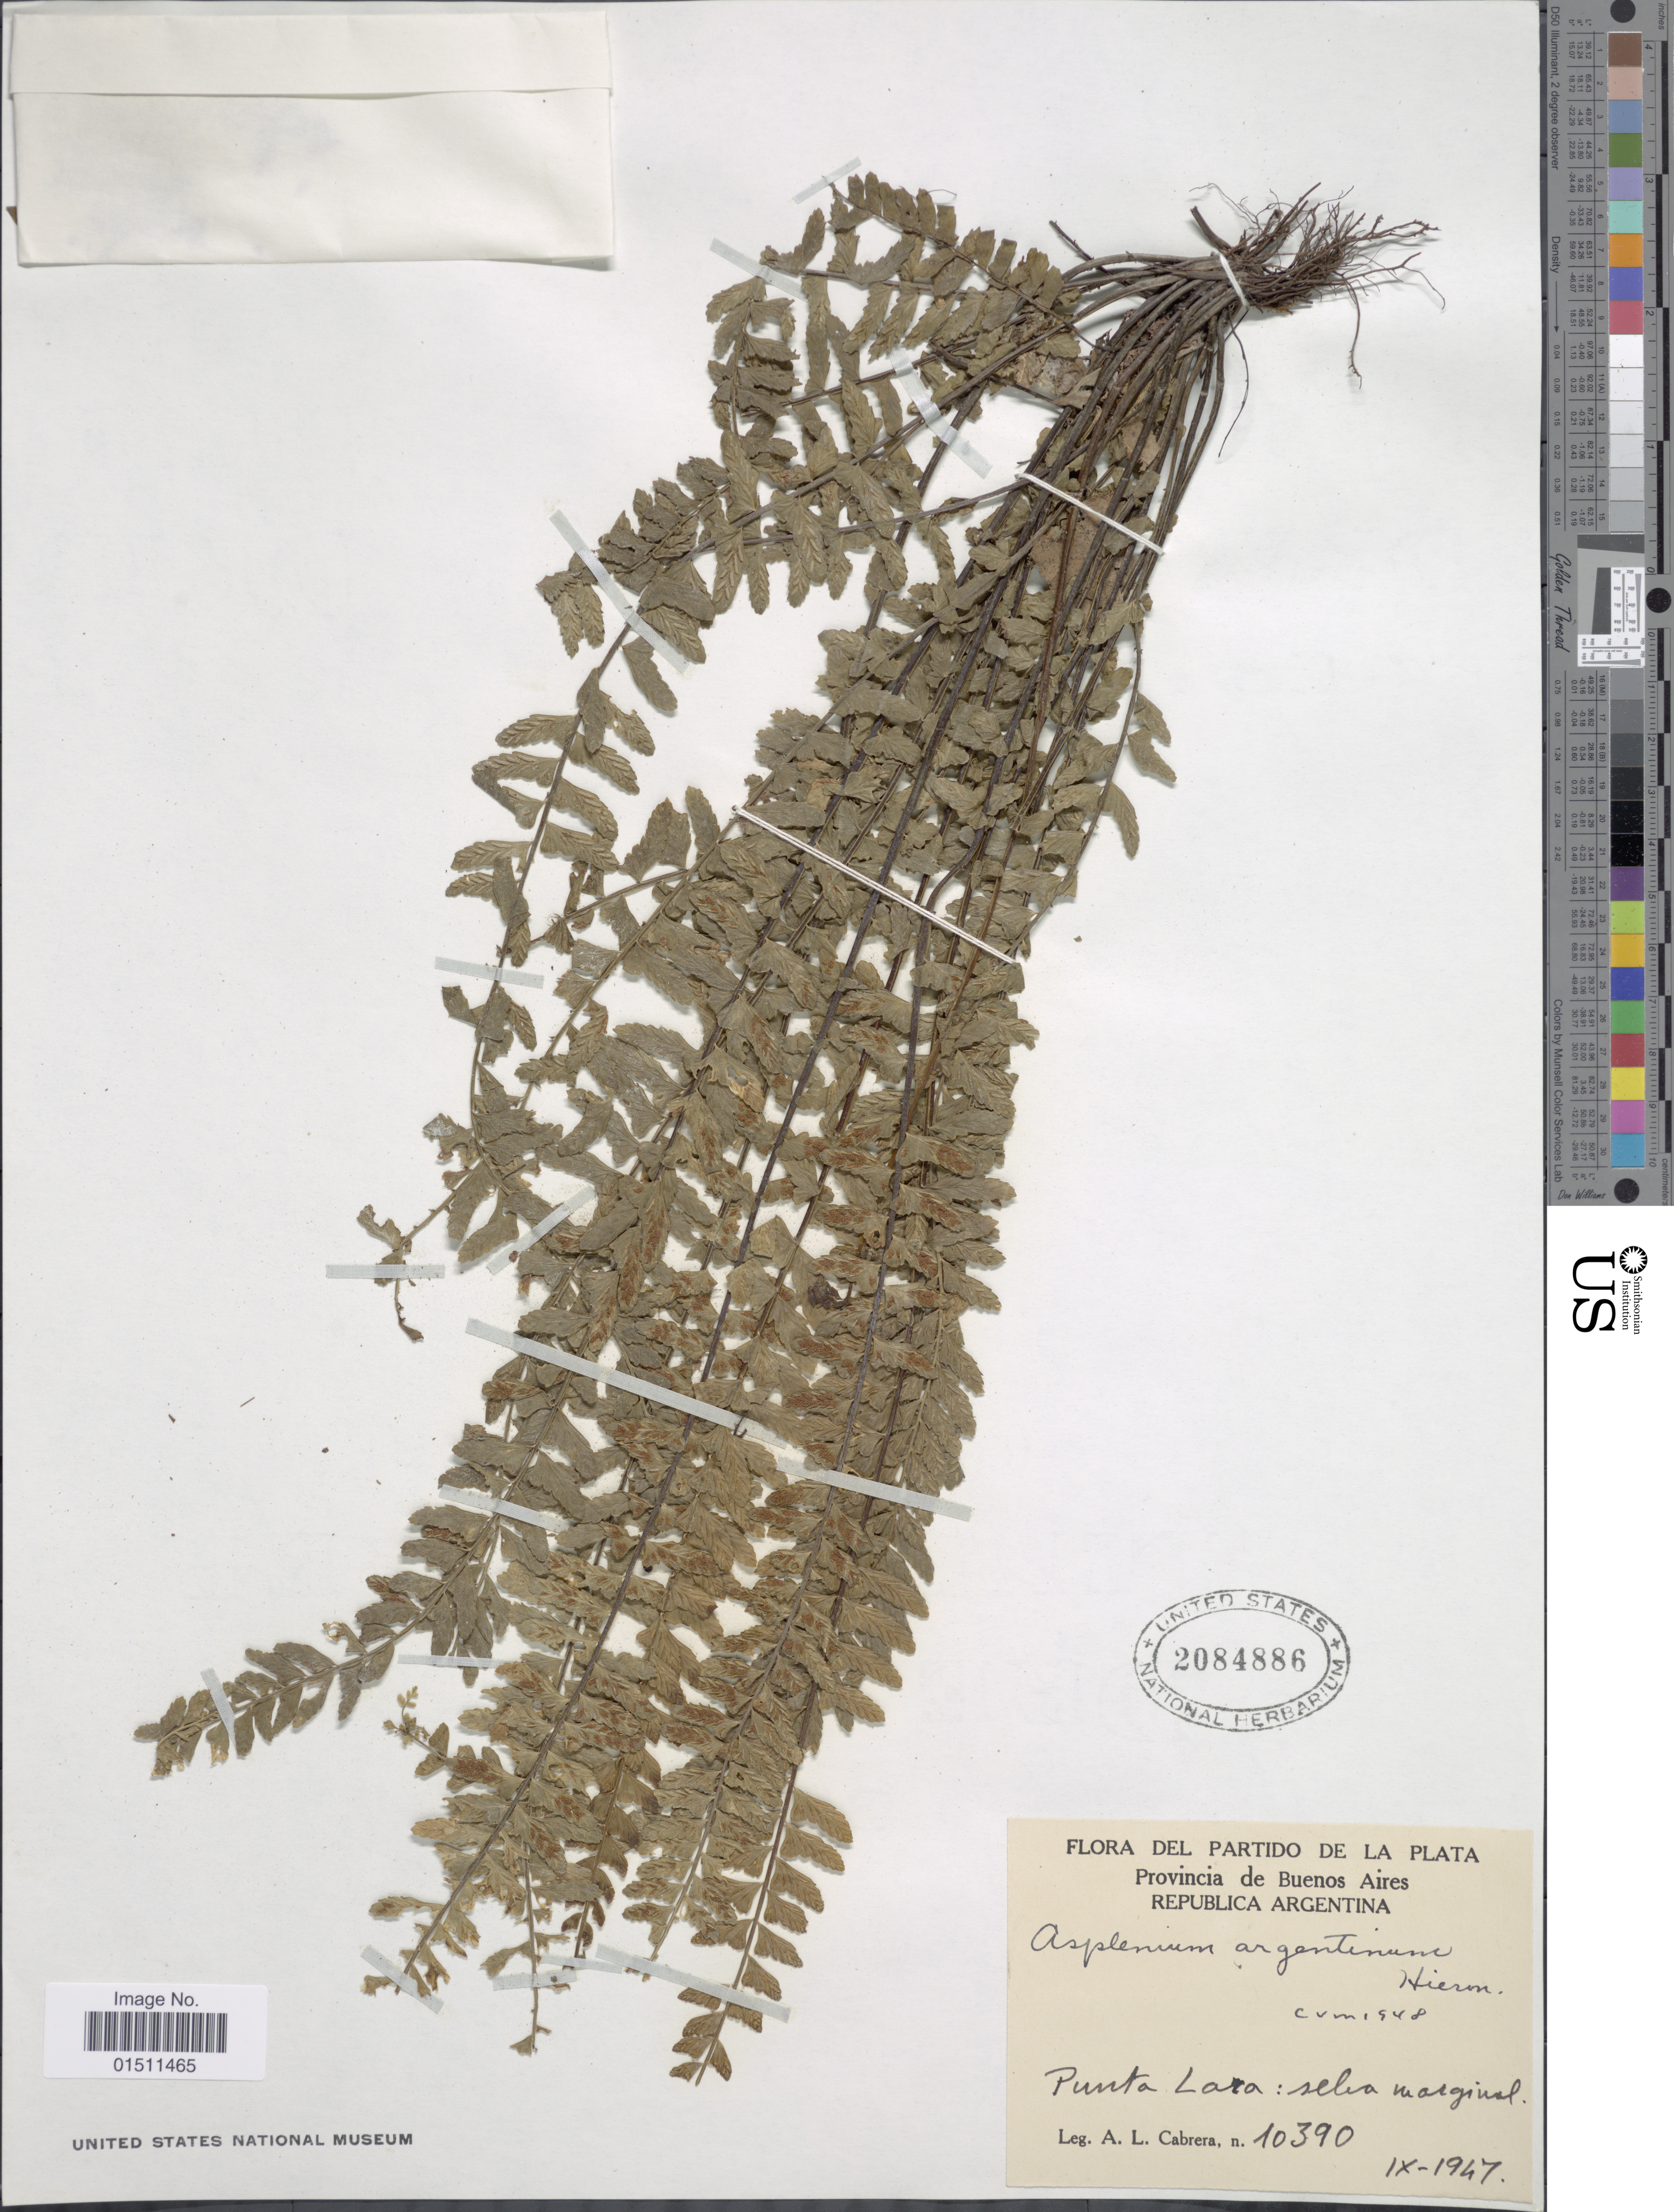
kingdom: Plantae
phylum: Tracheophyta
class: Polypodiopsida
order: Polypodiales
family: Aspleniaceae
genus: Asplenium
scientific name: Asplenium lunulatum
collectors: A. L. Cabrera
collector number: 10390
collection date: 1947-09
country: Argentina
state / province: Buenos Aires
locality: Del Partido de La Plata, Republica Argentina, Punta Laia: selva marginal.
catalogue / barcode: US 2084886